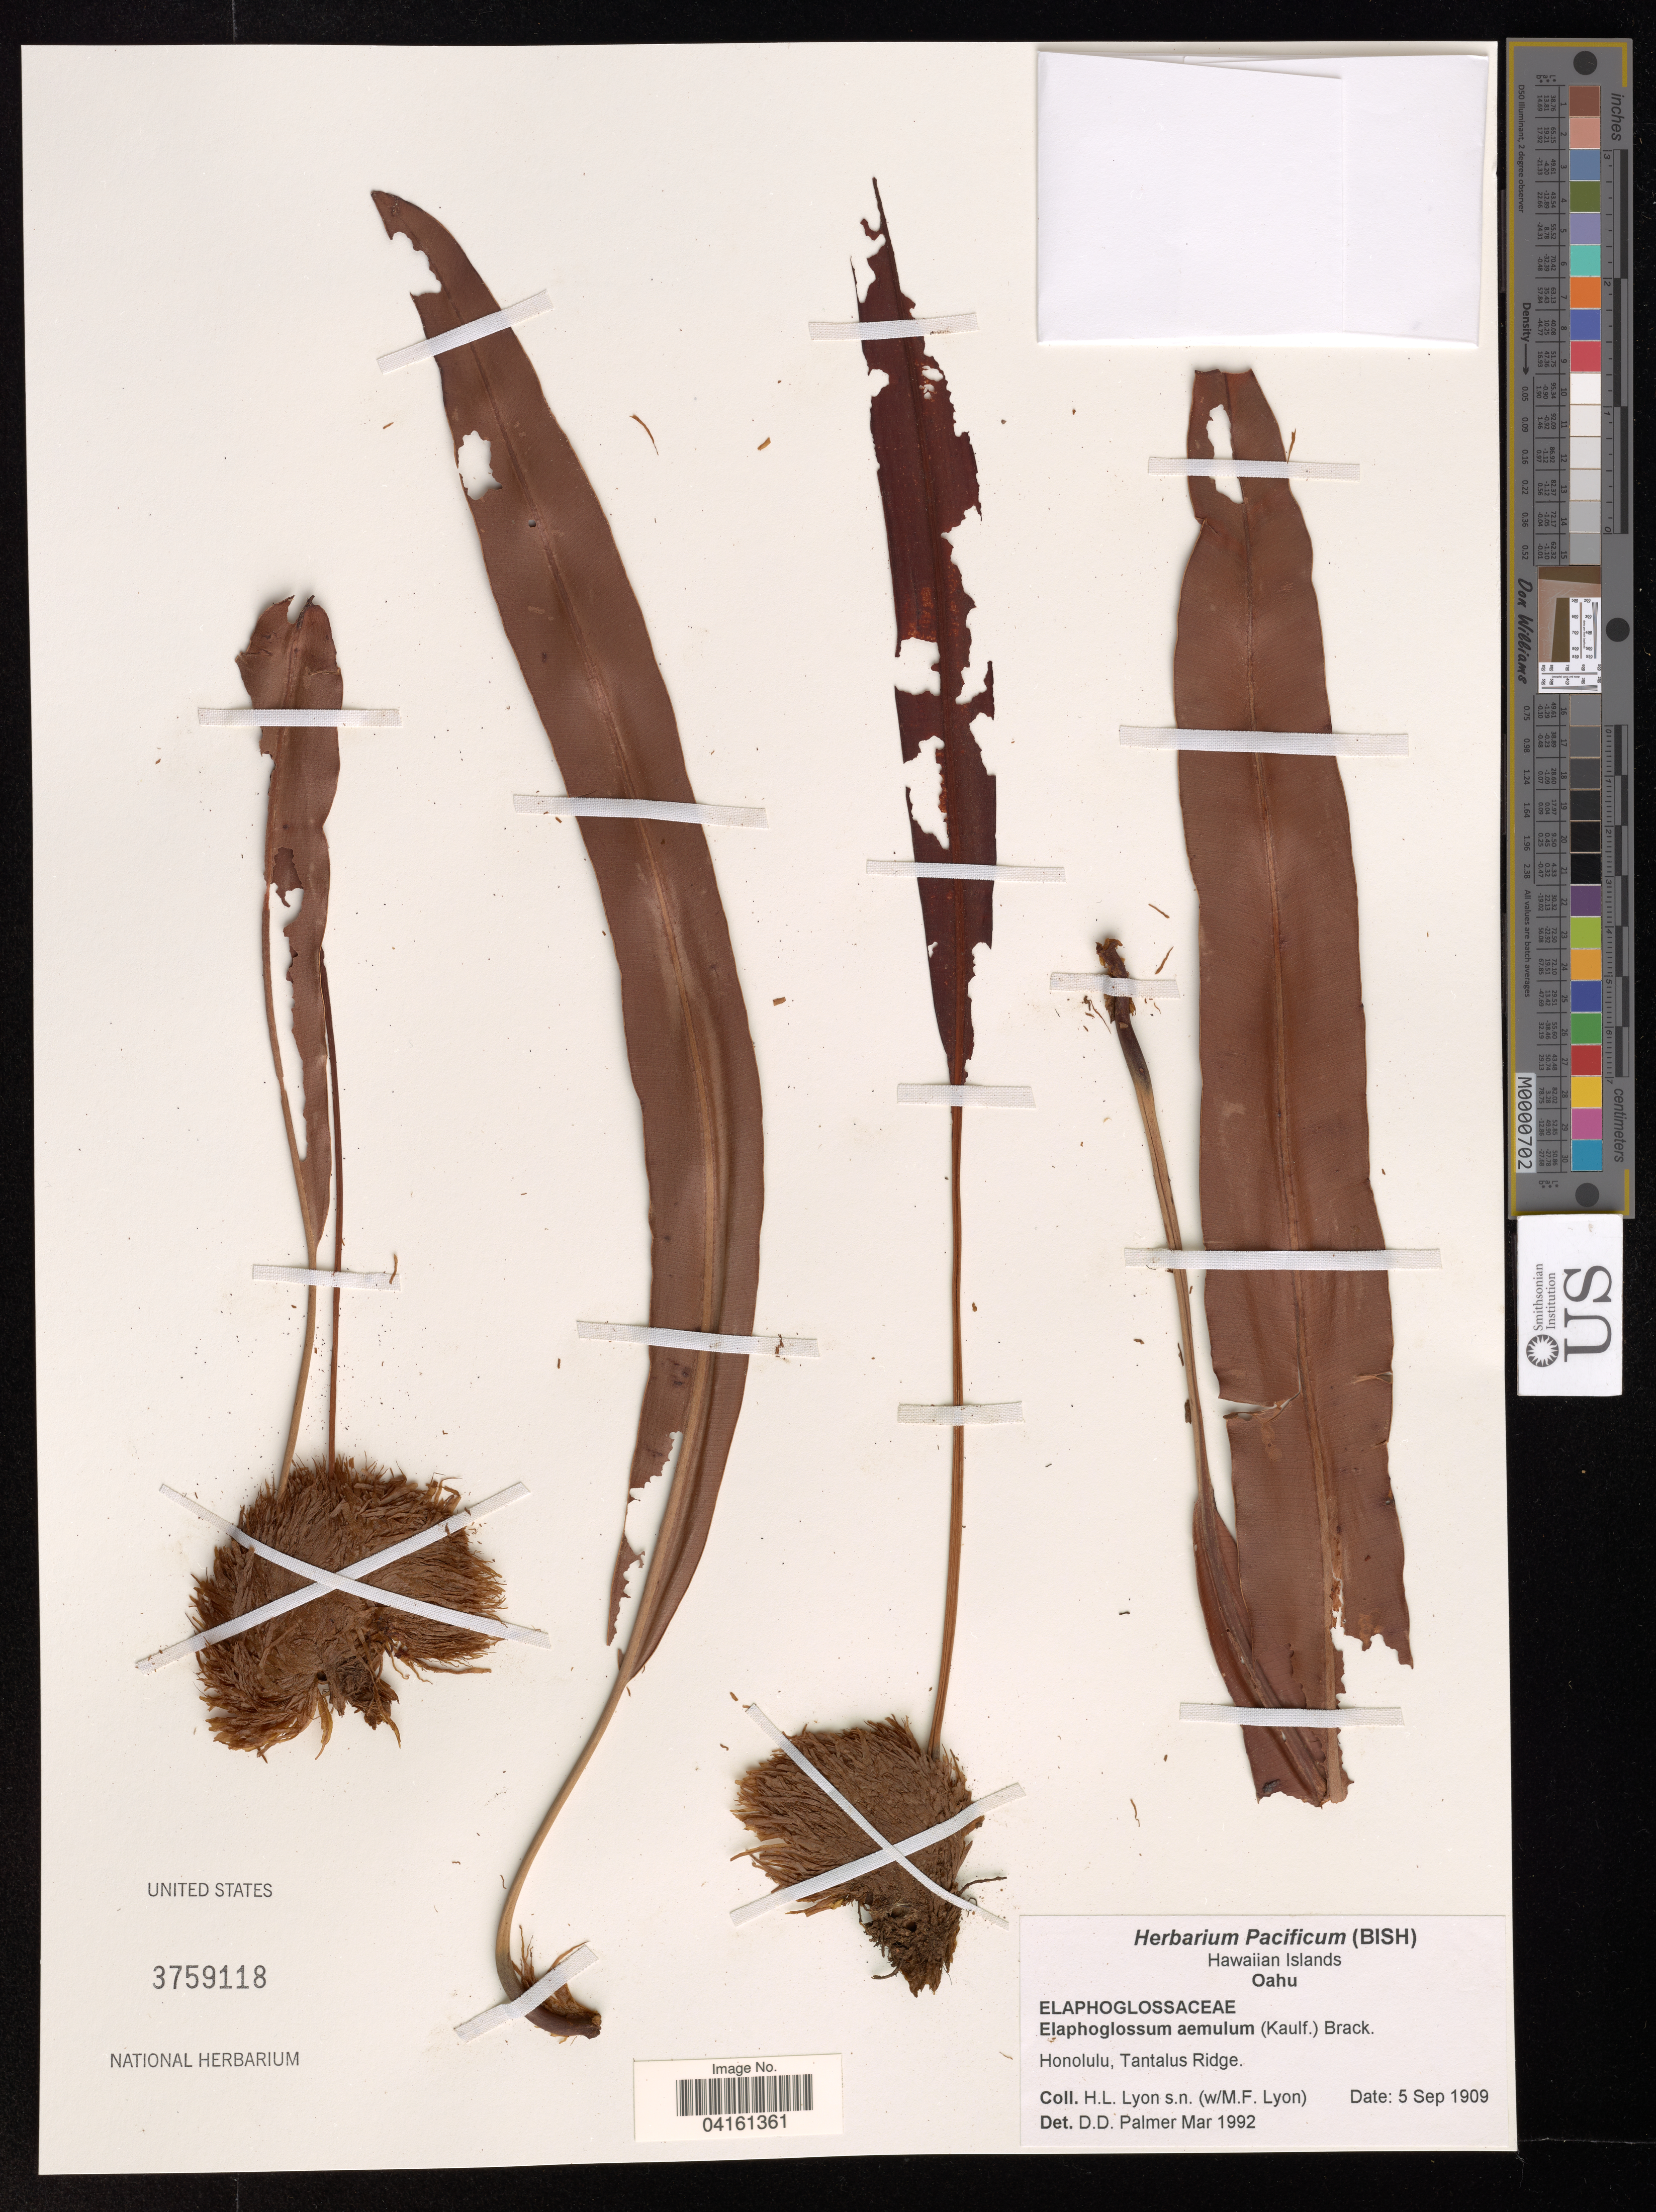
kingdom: Plantae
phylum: Tracheophyta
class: Polypodiopsida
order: Polypodiales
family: Dryopteridaceae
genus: Elaphoglossum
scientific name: Elaphoglossum aemulum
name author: (Kaulf.) Brack.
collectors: H. Lyon & M. Lyon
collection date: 1909-09-05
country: United States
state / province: Hawaii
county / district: Honolulu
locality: Oahu. Honolulu, Tantalus Ridge.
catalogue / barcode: US 3759118